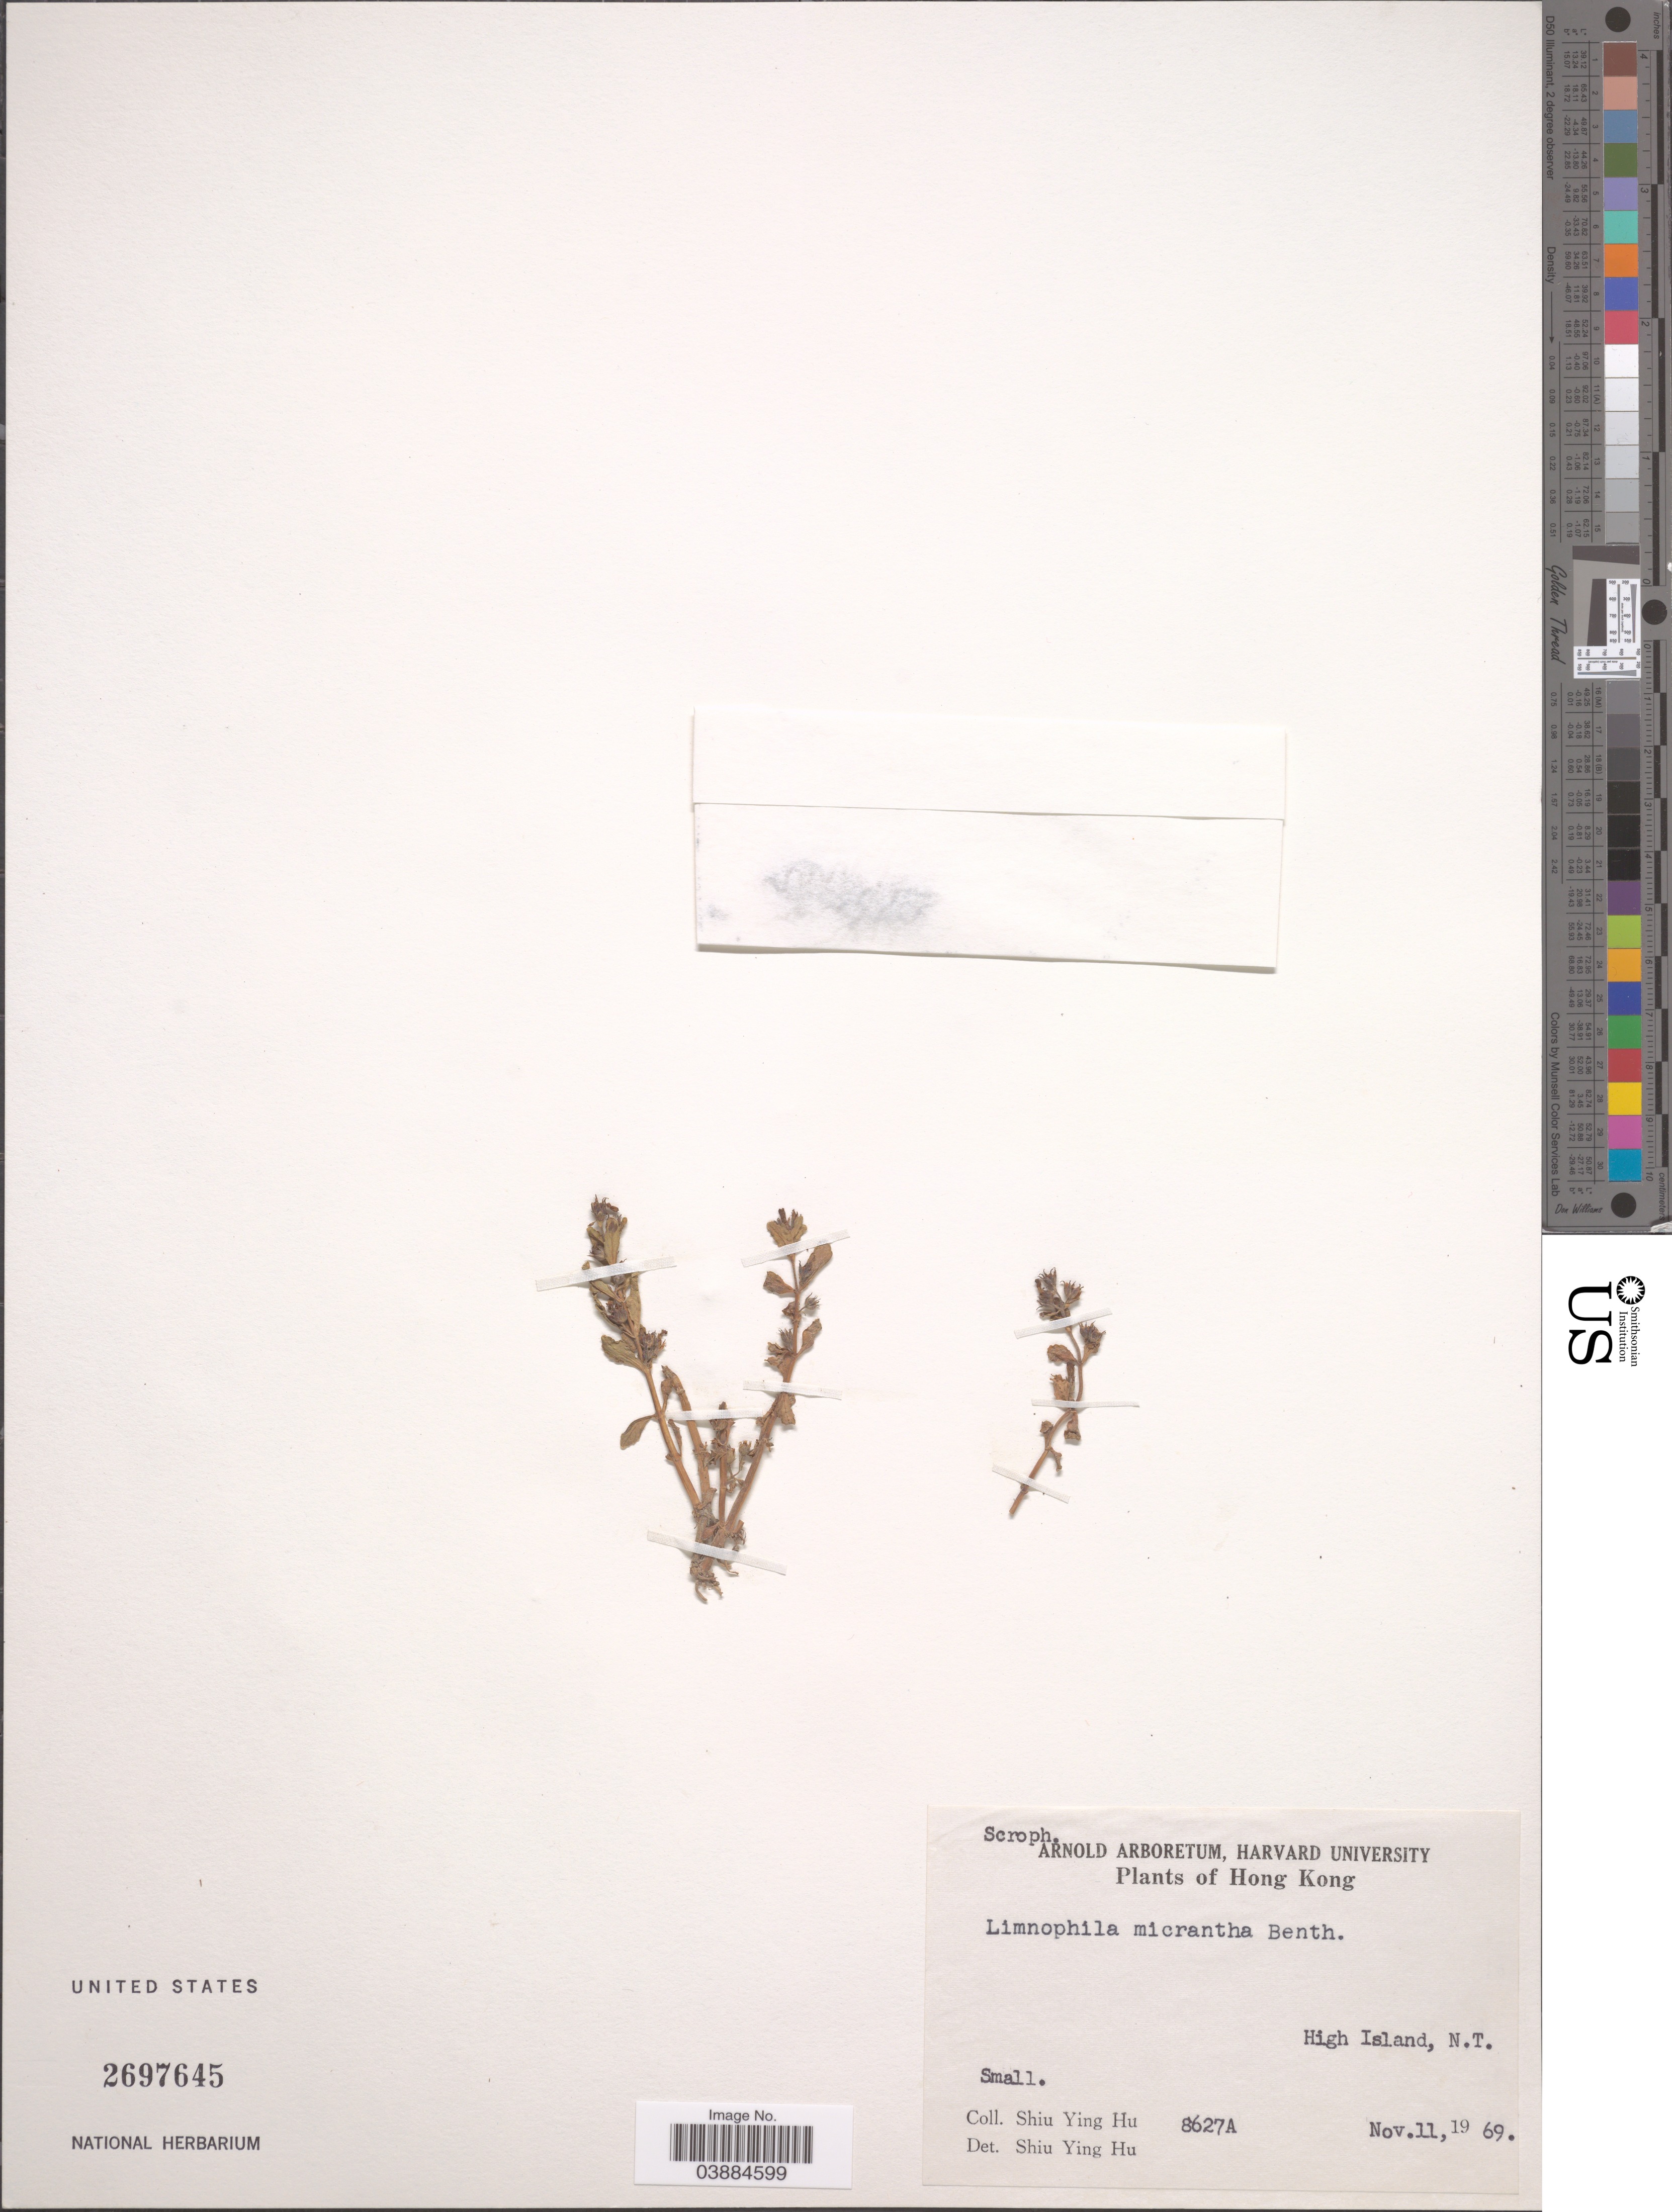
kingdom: Plantae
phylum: Tracheophyta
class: Magnoliopsida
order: Lamiales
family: Plantaginaceae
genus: Limnophila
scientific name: Limnophila micrantha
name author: Benth.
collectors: S. Y. Hu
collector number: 8627A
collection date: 1969-11-11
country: China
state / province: Hong Kong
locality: High Island, N. T.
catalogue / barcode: US 2697645